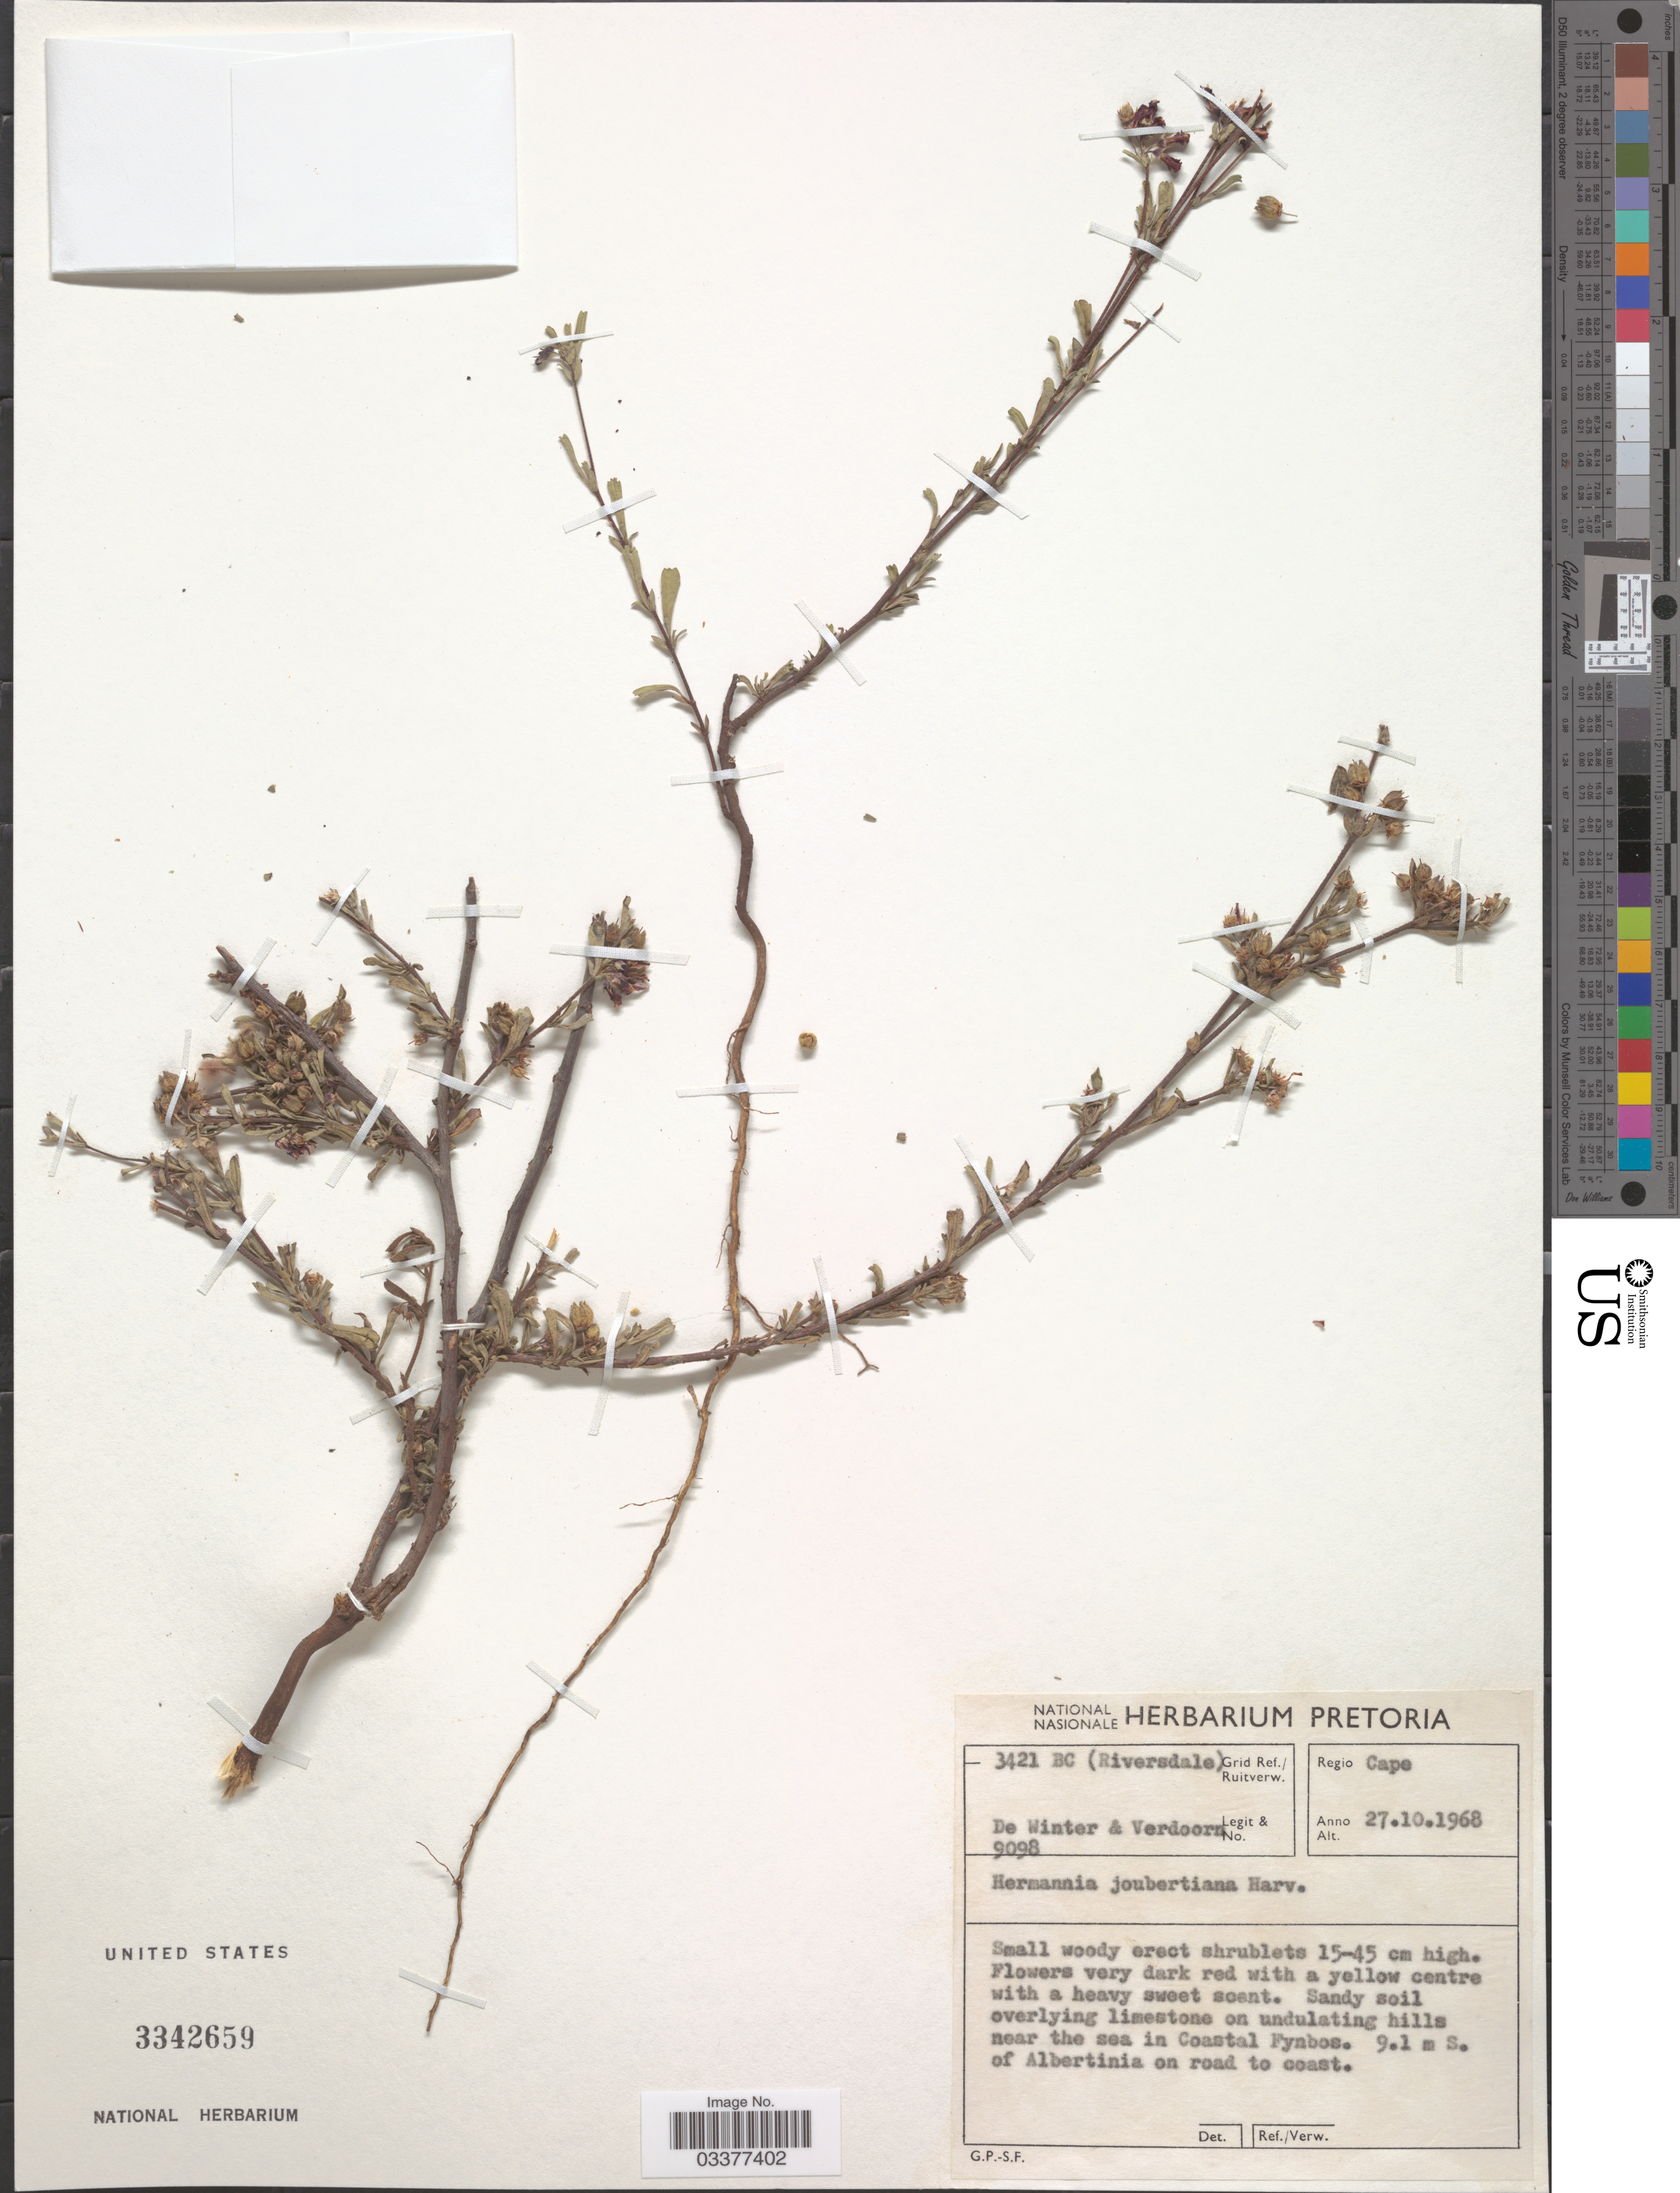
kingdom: Plantae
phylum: Tracheophyta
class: Magnoliopsida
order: Malvales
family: Malvaceae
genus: Hermannia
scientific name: Hermannia joubertiana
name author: Harv.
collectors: -- de Winter & -. Verdoorn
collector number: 9098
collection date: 1968-10-27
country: South Africa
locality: Grid Ref./ Ruitverw. 3421 BC (Riversdale). Regio Cape. Near the sea in Coastal Fynbos. 9.1 m S of Albertinia on road to coast.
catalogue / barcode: US 3342659